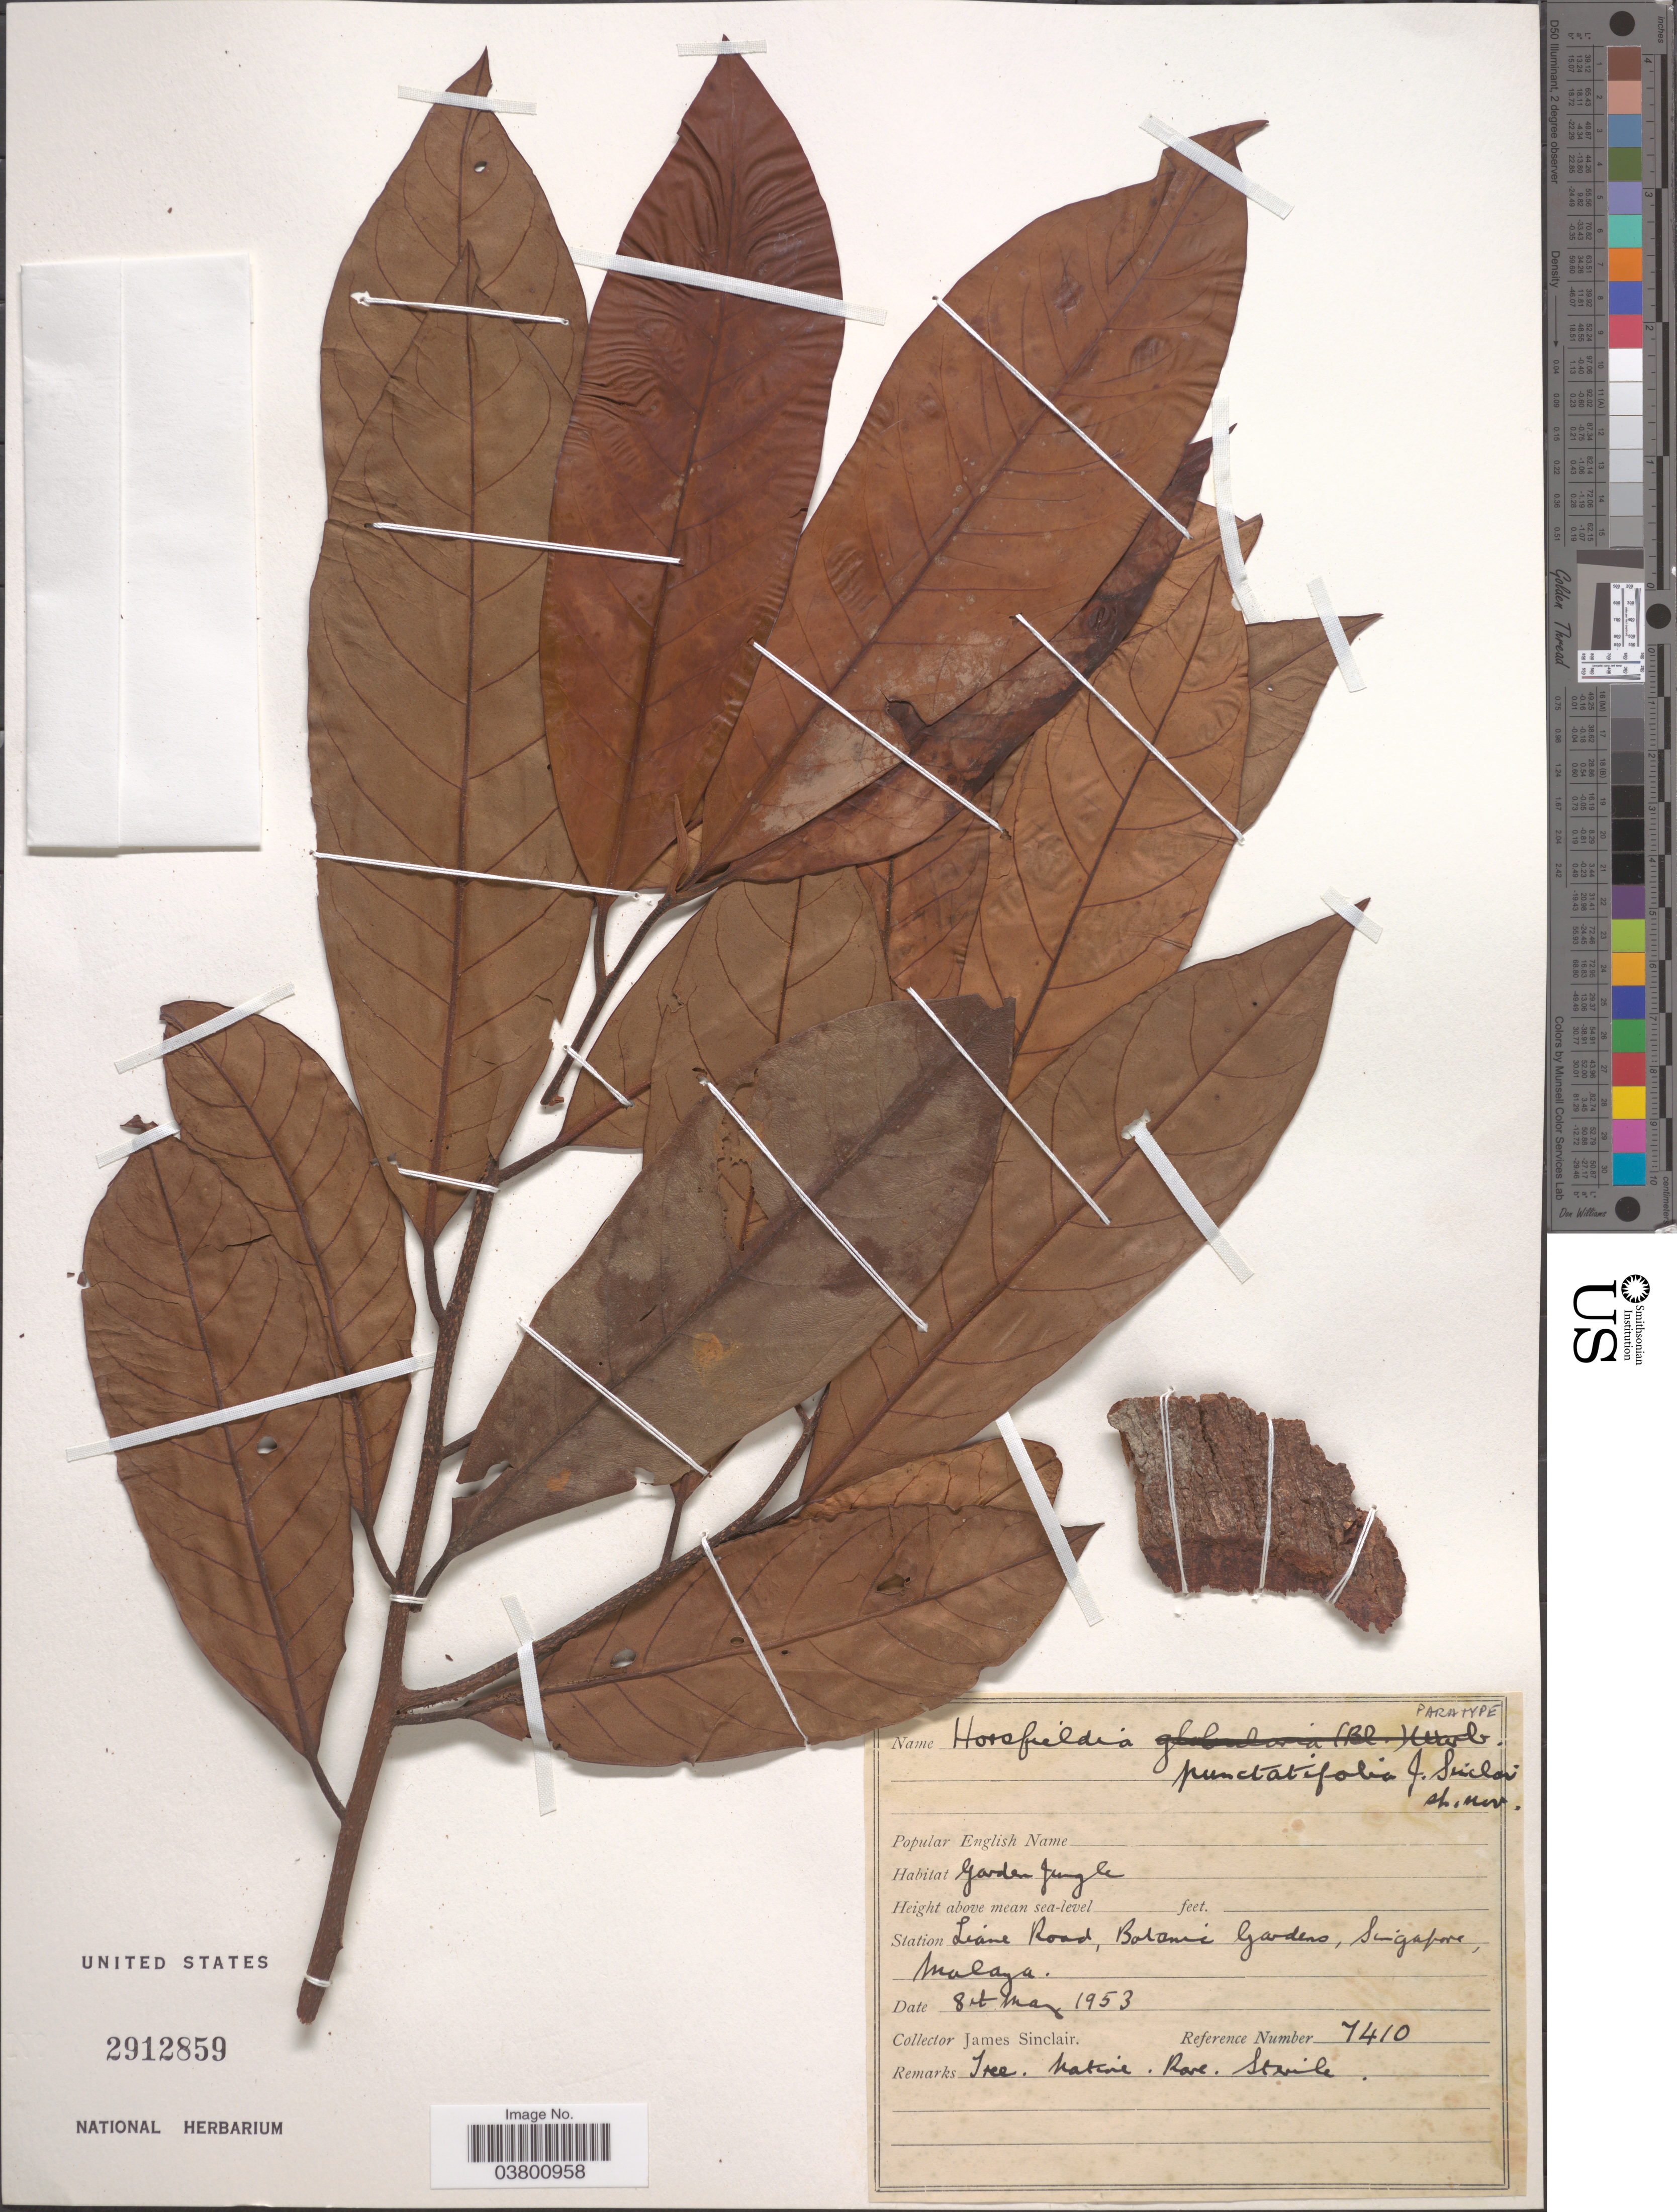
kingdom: Plantae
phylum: Tracheophyta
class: Magnoliopsida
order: Magnoliales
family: Myristicaceae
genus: Horsfieldia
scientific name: Horsfieldia punctatifolia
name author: J. Sinclair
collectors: J. Sinclair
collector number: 7410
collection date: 1953-05-08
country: Singapore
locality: Station Liane Road, Botanic Gardens, Singapore, Malaya.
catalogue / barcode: US 2912859